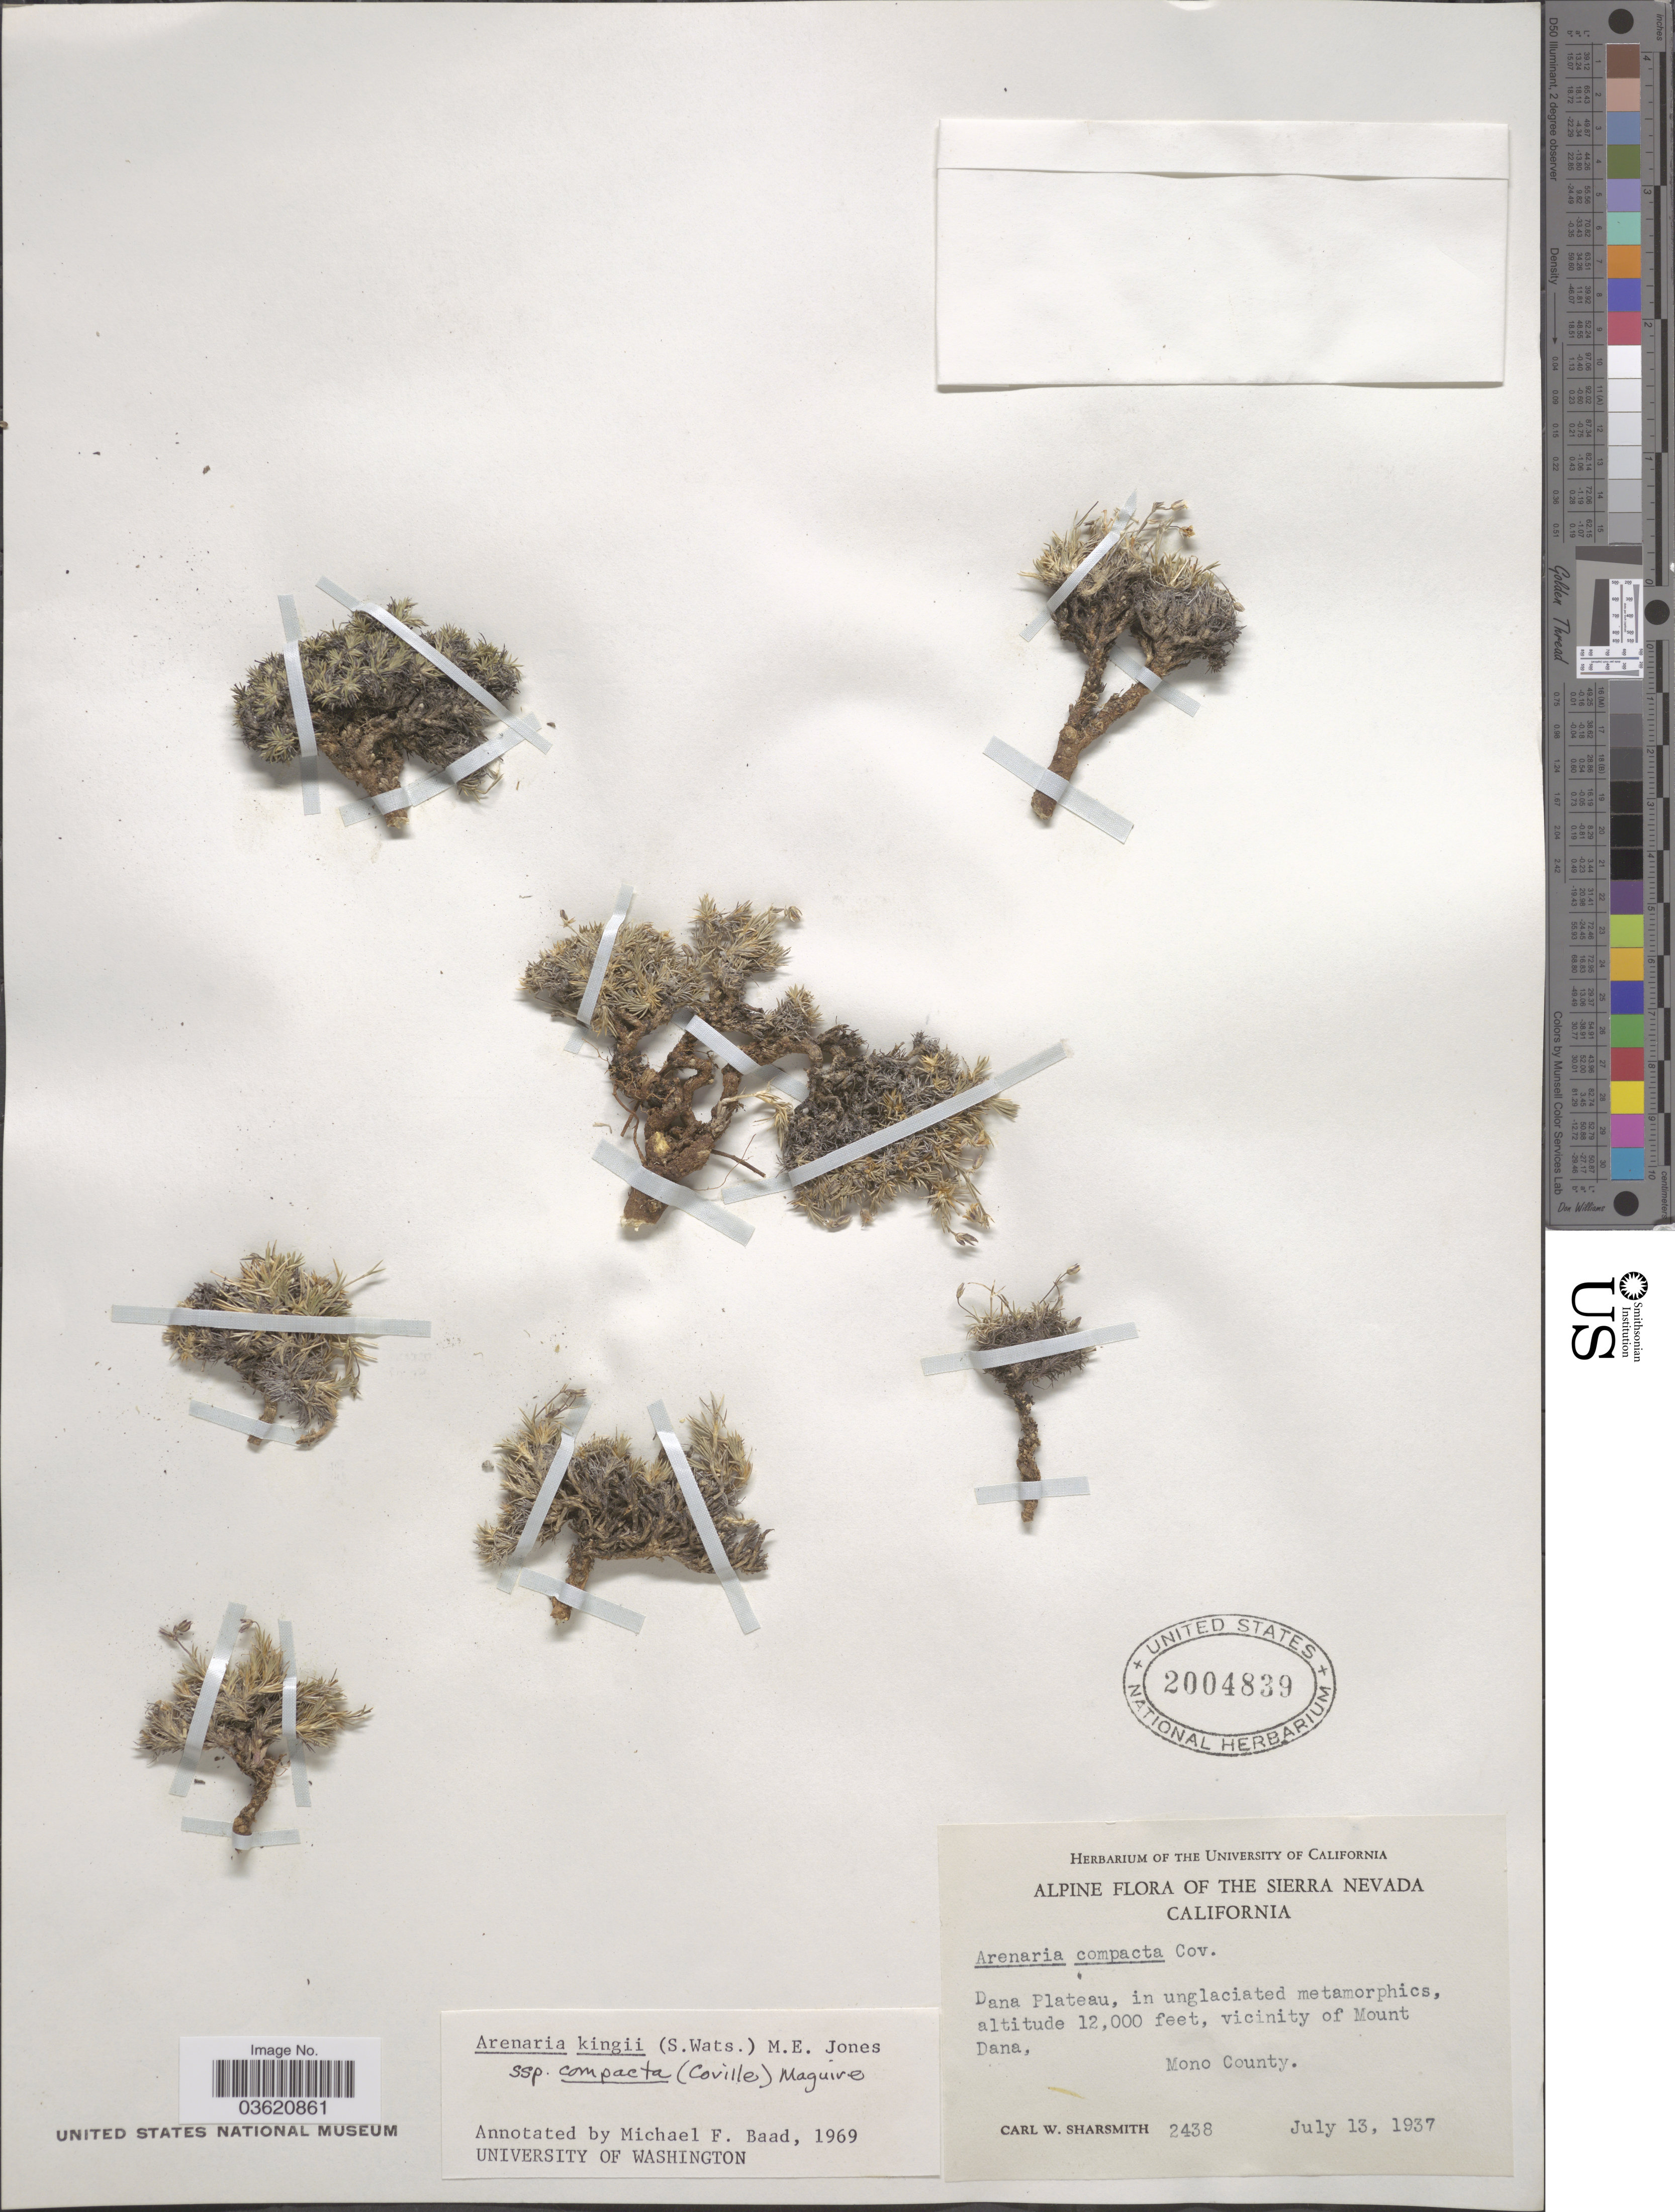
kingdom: Plantae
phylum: Tracheophyta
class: Magnoliopsida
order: Caryophyllales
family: Caryophyllaceae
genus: Eremogone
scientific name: Eremogone kingii var. compacta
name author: (Coville) N.H. Holmgren & P.K. Holmgren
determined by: U.S. National Herbarium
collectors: C. Sharsmith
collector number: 2438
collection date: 1937-07-13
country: United States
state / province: California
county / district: Mono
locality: Alpine. The Sierra Nevada. Vicinity of Mount Dana, Mono County.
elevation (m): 3658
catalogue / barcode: US 2004839